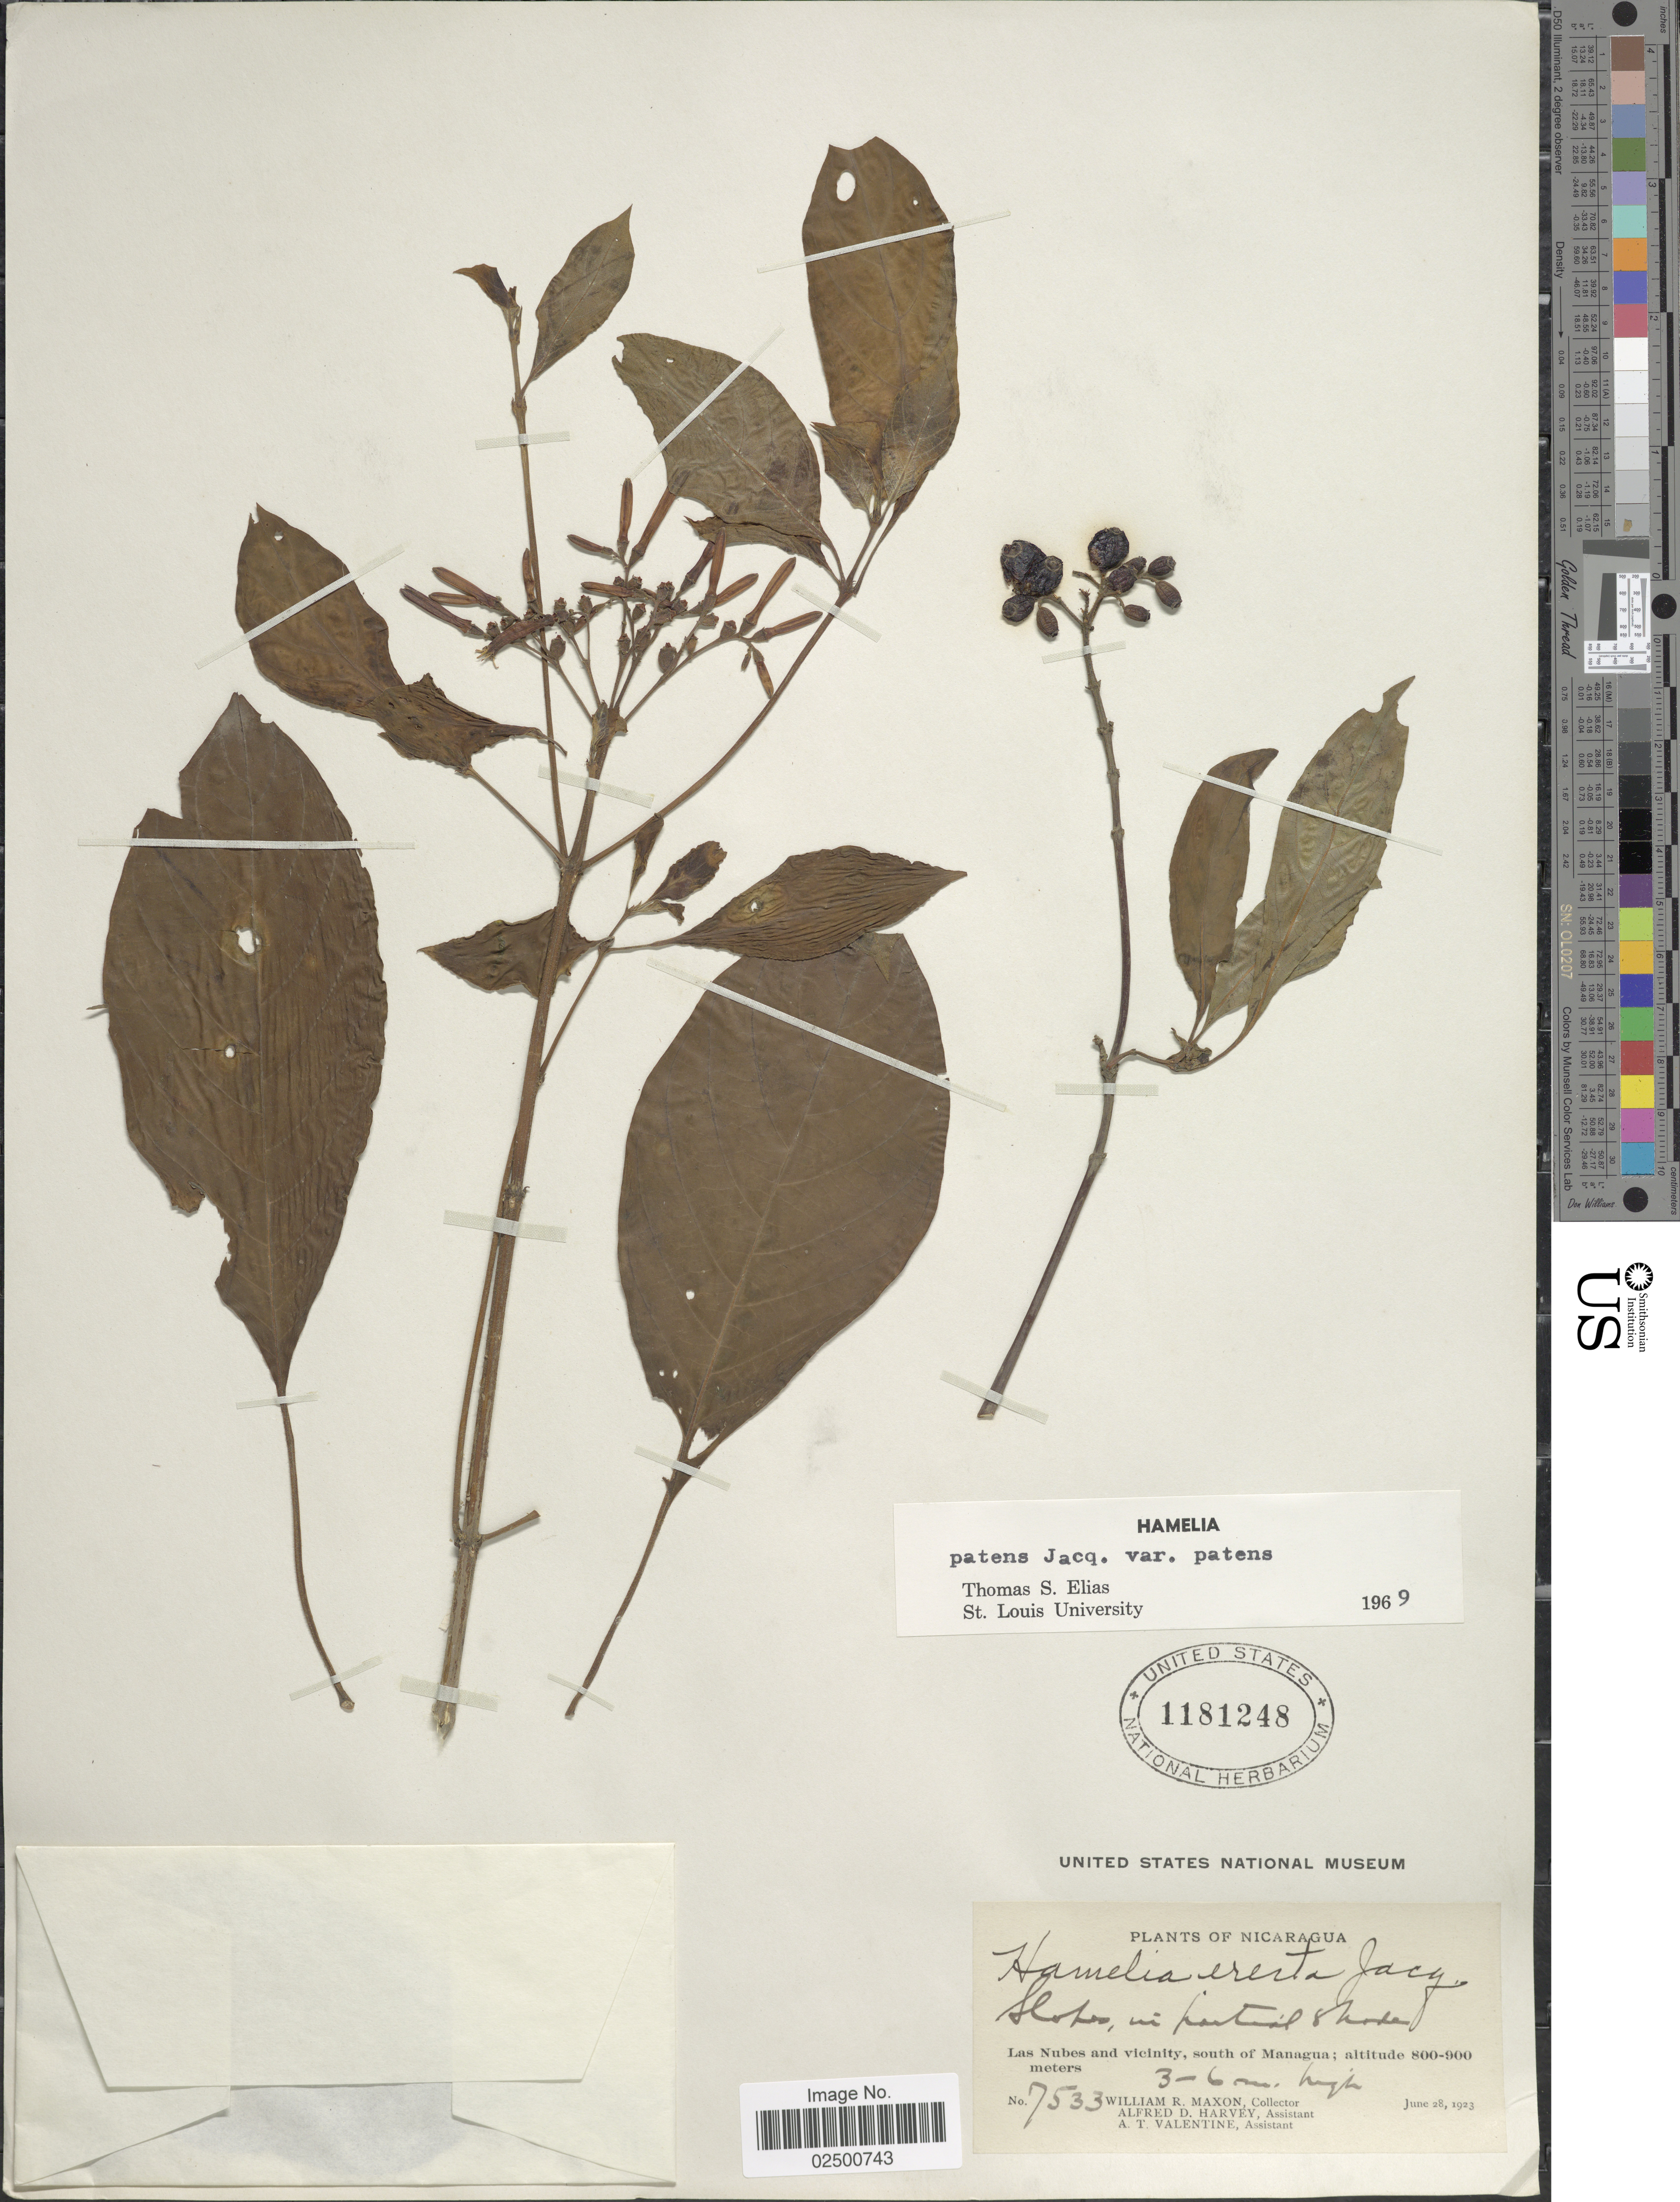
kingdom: Plantae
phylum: Tracheophyta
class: Magnoliopsida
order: Gentianales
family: Rubiaceae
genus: Hamelia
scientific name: Hamelia patens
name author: Jacq.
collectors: W. R. Maxon, A. D. Harvey & A. Valentine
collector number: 7533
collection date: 1923-06-28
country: Nicaragua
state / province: Managua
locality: Las Nubes and vicinity, south of Managua.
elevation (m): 800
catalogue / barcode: US 1181248